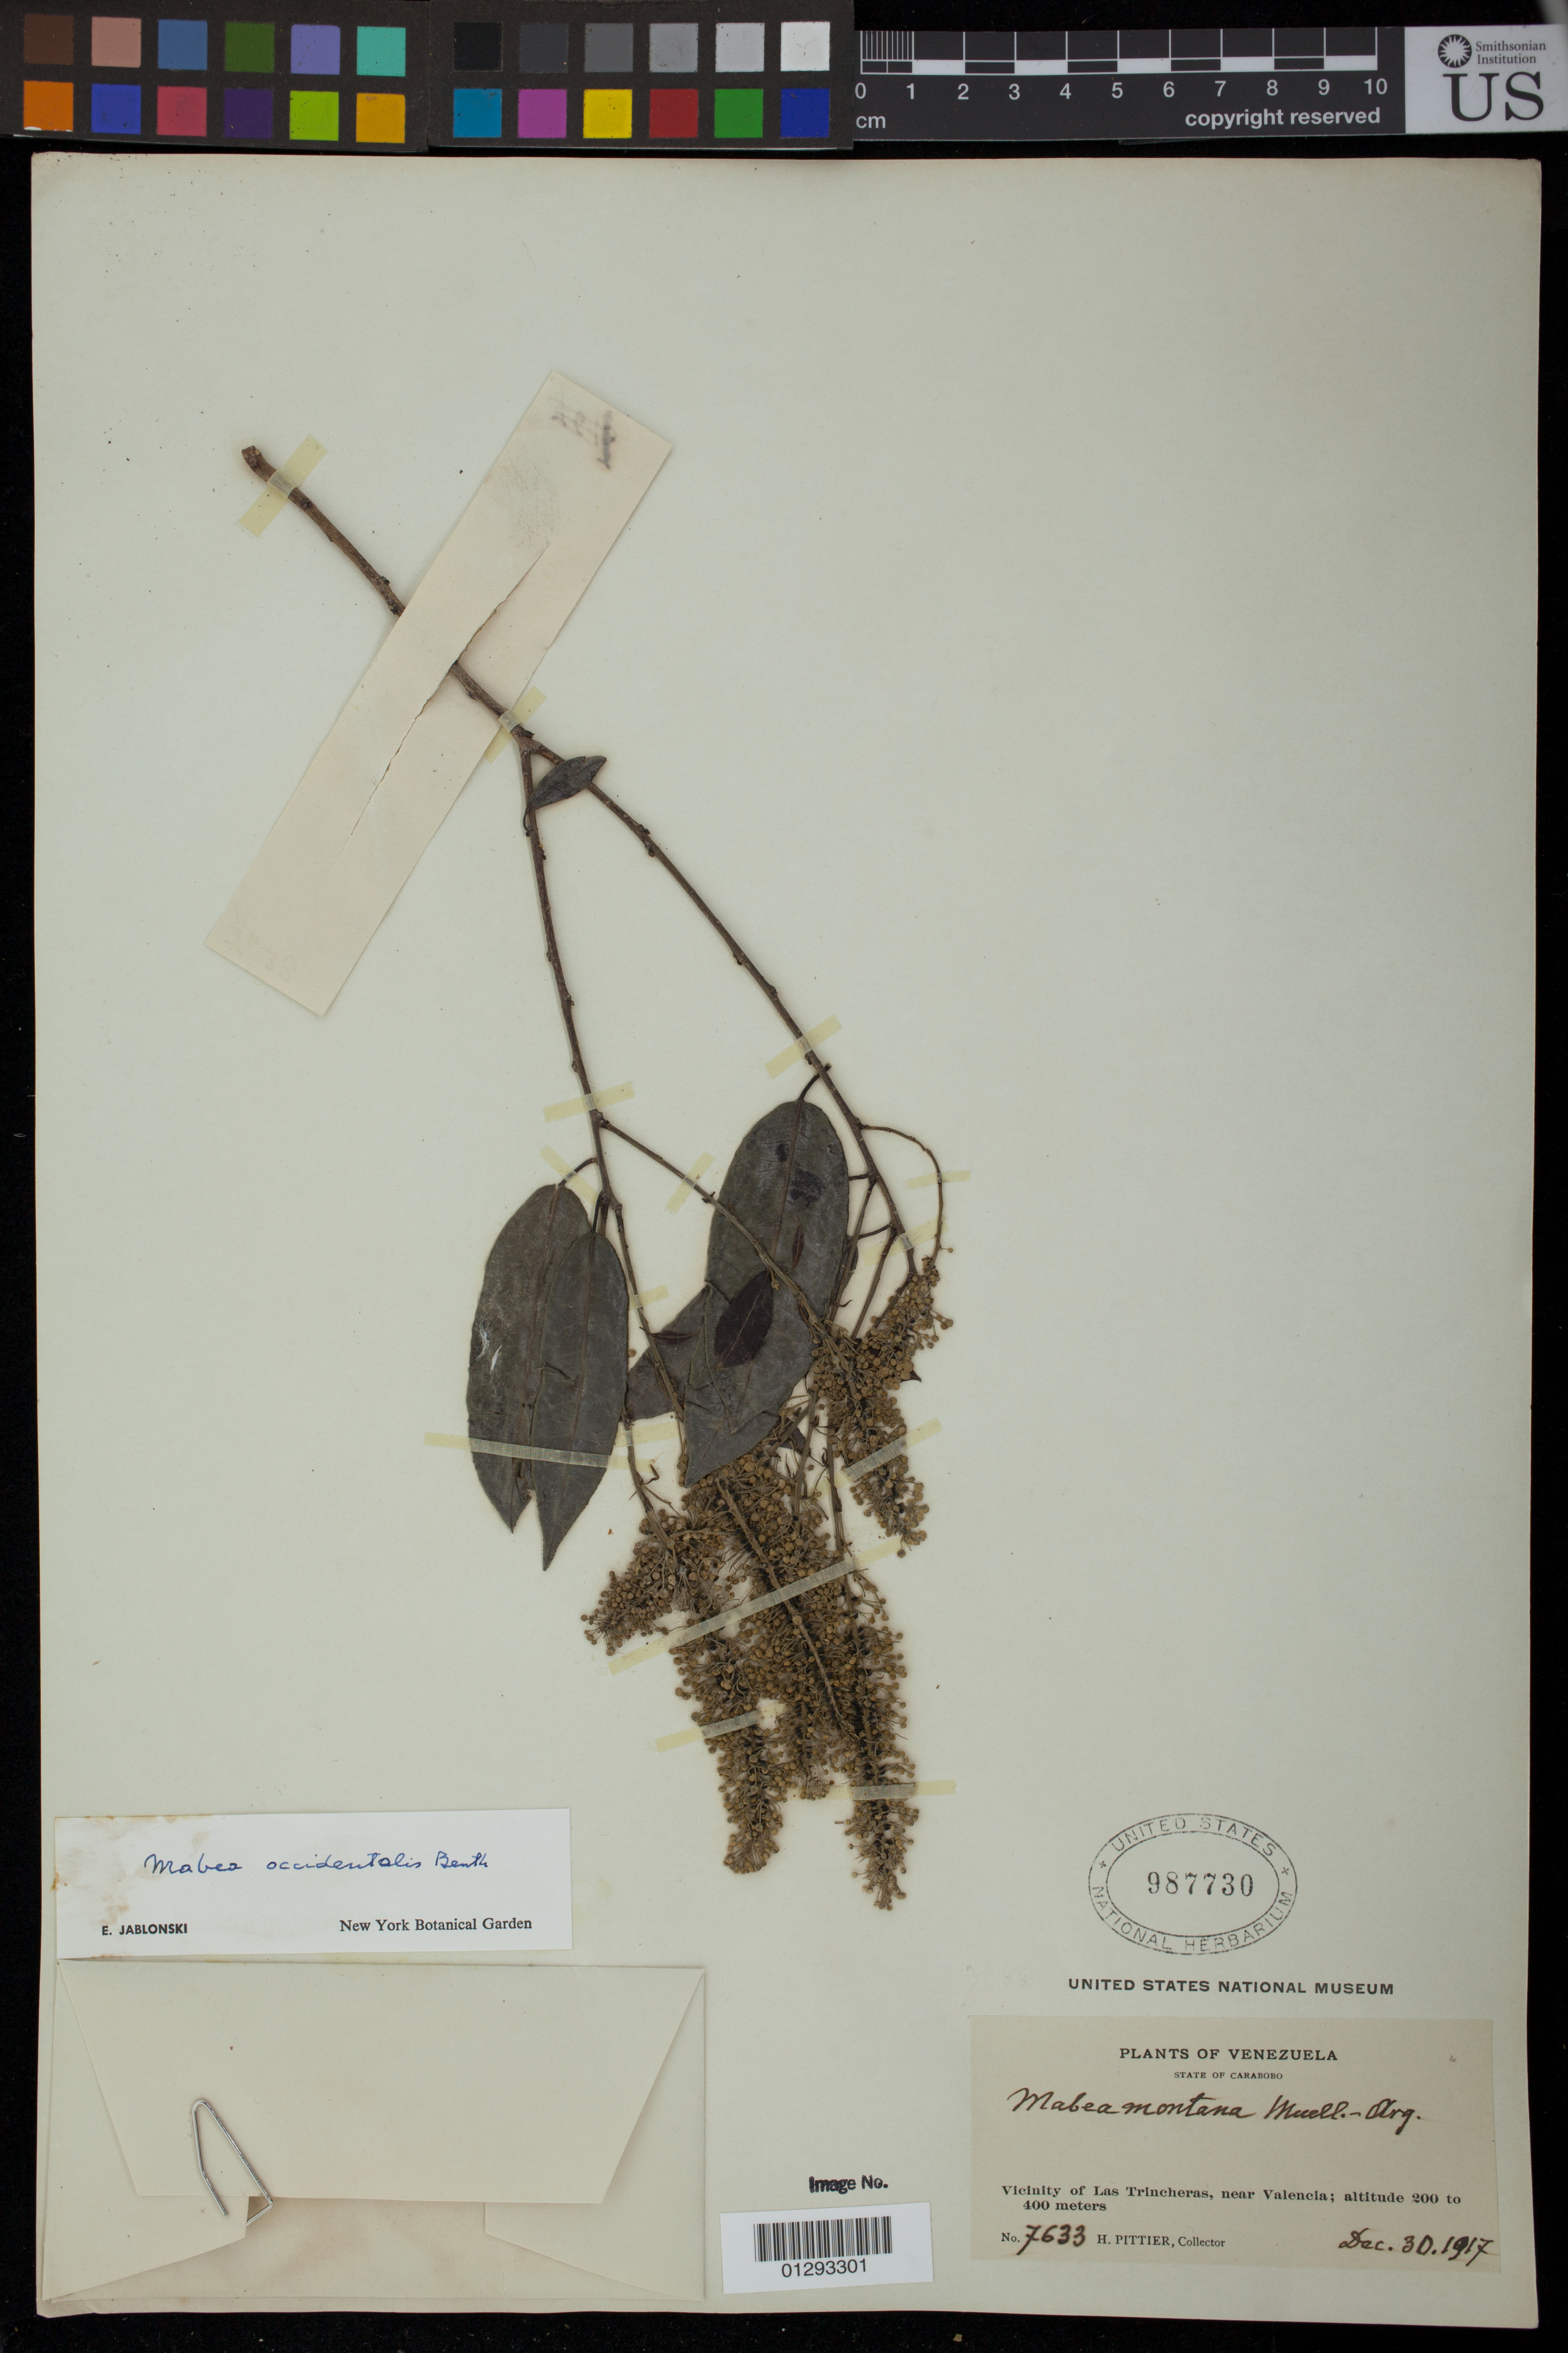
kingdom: Plantae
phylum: Tracheophyta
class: Magnoliopsida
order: Malpighiales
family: Euphorbiaceae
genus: Mabea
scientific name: Mabea occidentalis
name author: Benth.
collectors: H. F. Pittier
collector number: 7633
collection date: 1917-12-30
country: Venezuela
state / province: Carabobo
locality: Vicinity of Las Trincheras, near Valencia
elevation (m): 200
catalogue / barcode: US 987730